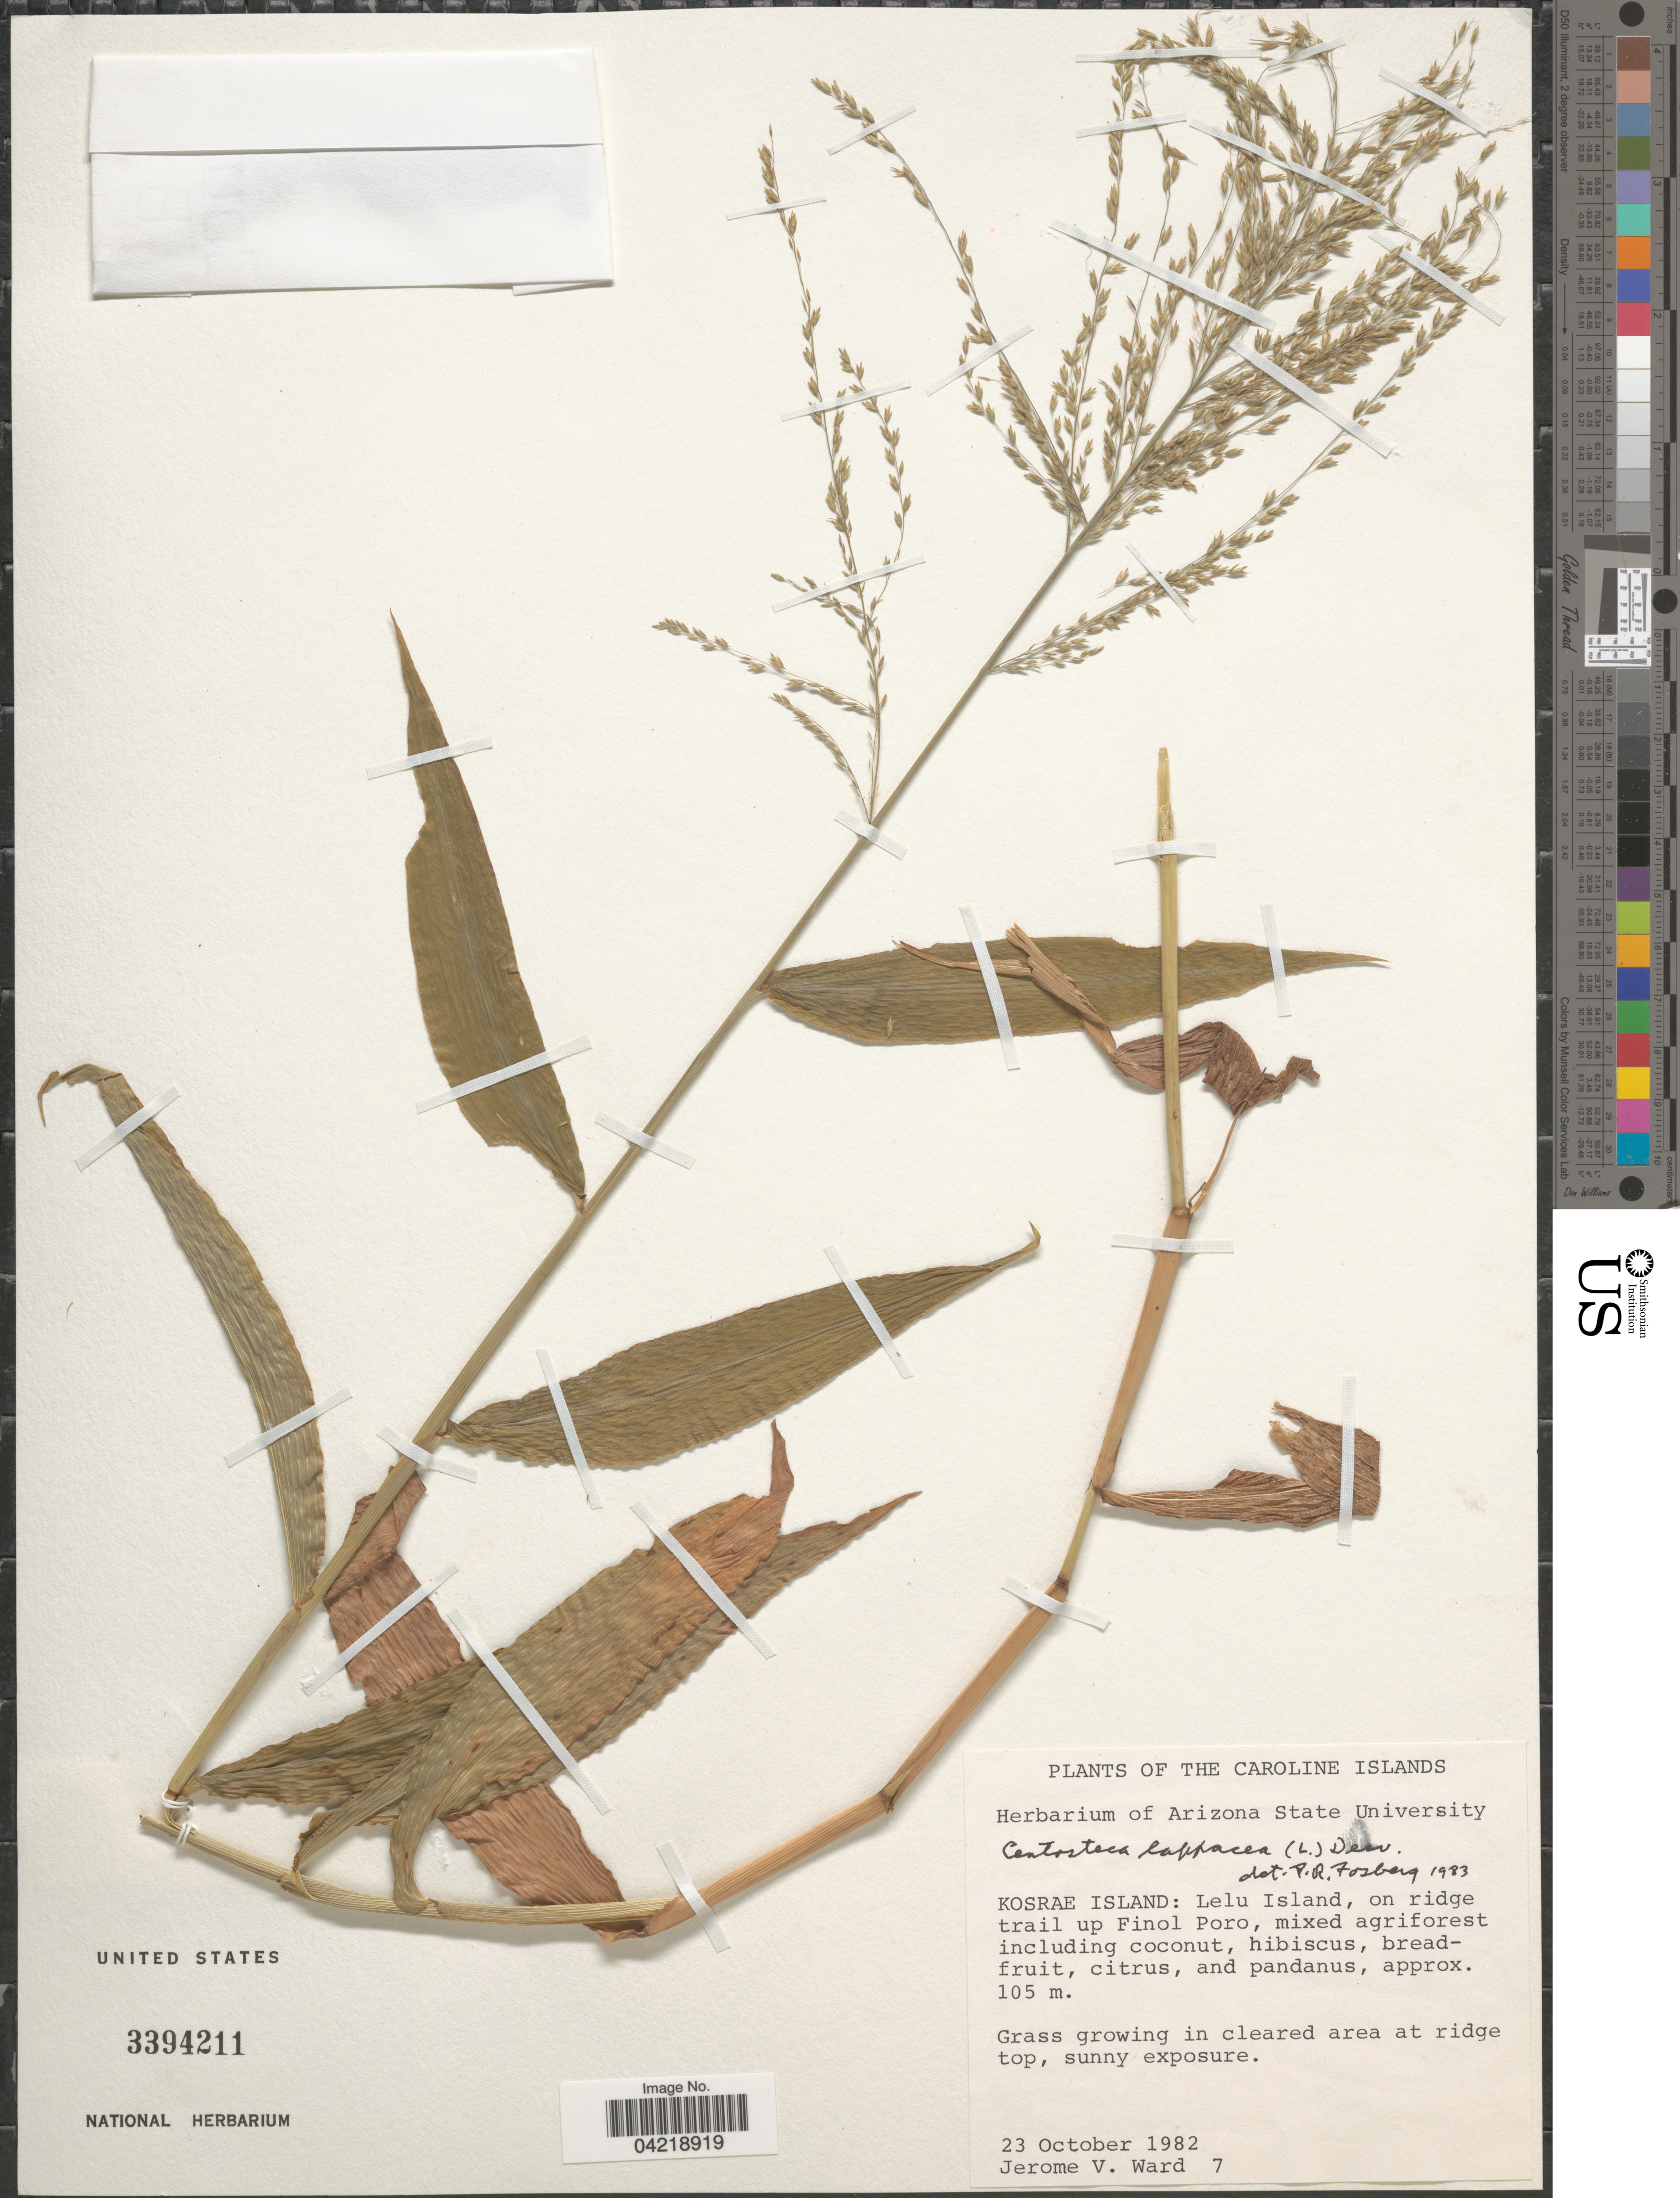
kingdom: Plantae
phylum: Tracheophyta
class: Liliopsida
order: Poales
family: Poaceae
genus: Centotheca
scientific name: Centotheca lappacea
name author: (L.) Desv.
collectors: J. V. Ward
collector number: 7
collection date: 1982-10-23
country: Micronesia, Federated States of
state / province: Kosrae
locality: Caroline Islands: Kosrae Island: Lelu Island, on ridge trail up Finol Poro.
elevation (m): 105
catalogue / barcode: US 3394211